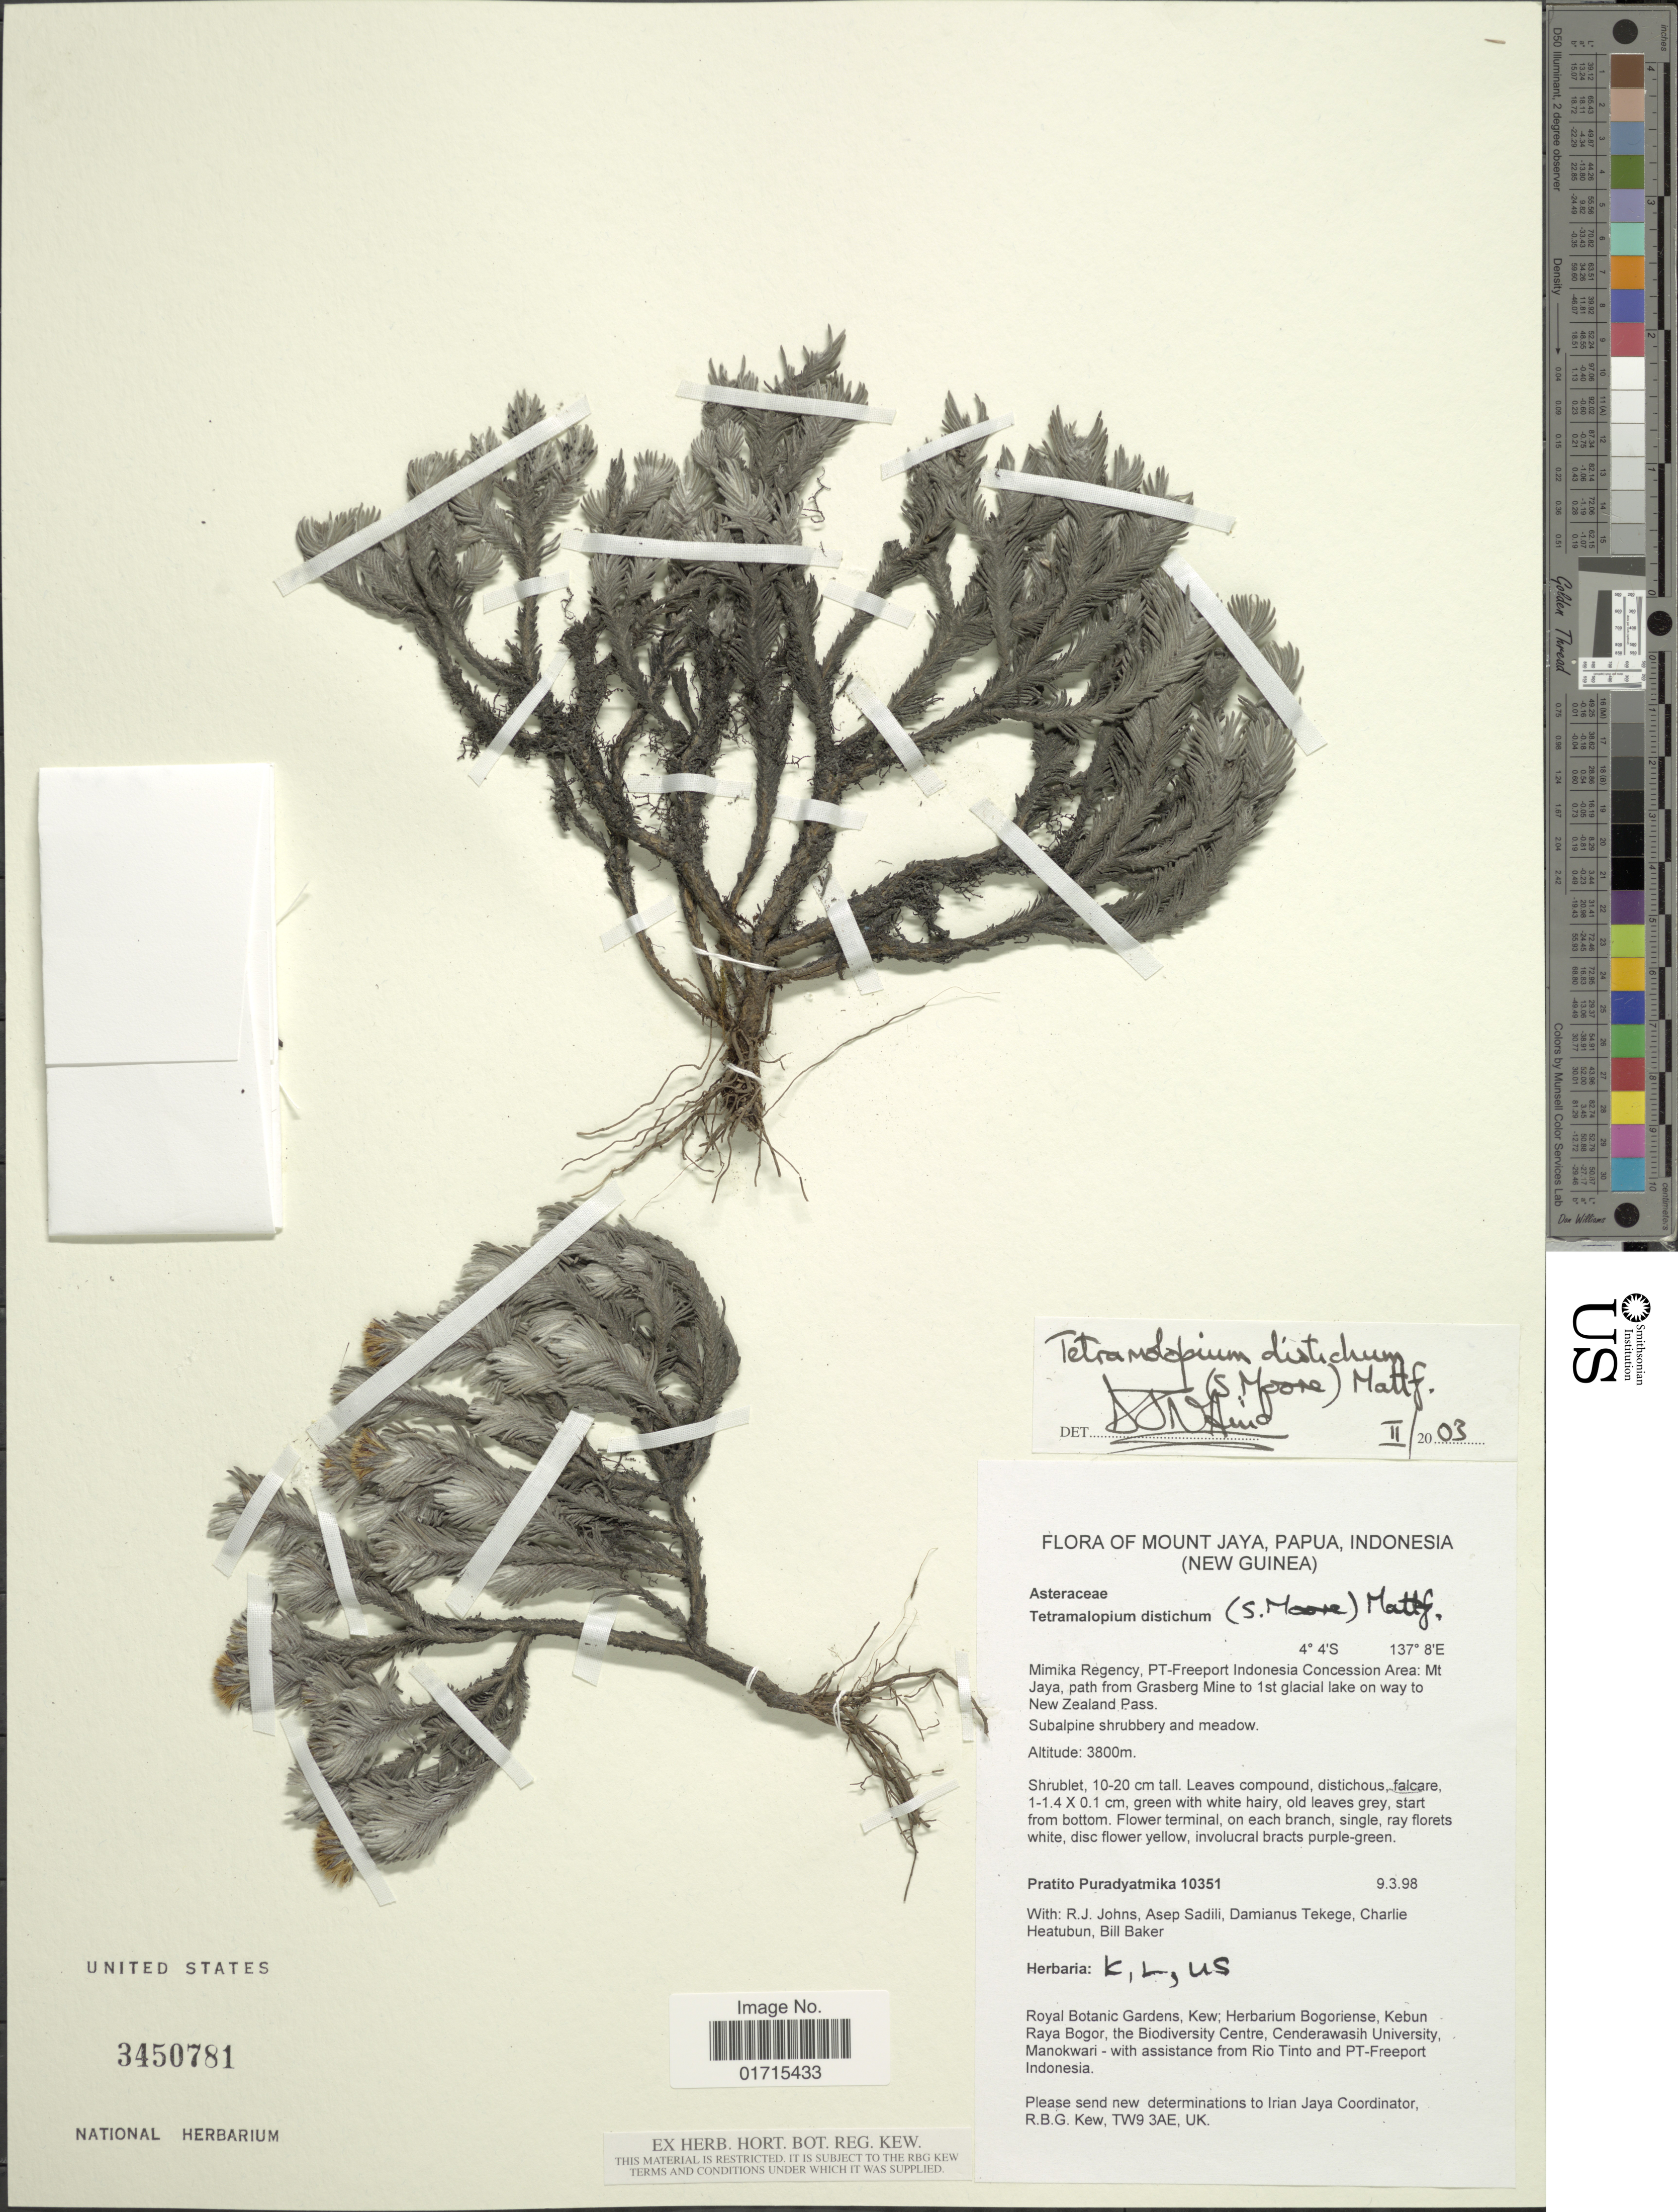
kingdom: Plantae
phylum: Tracheophyta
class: Magnoliopsida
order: Asterales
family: Asteraceae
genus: Tetramolopium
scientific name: Tetramolopium distichum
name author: (S. Moore) Mattf.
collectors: P. Puradyatmika, R. Johns, A. Sadili & D. Tekege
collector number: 10351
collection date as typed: Transcribed d/m/y: 9/3/98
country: Indonesia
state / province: Papua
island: New Guinea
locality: Mount Jaya, Papua, Indonesia (New Guinea). Mimika Regency, PT-Freeport Indonesa Concession Area: Mt Jaya, path from Grasberg Mine to 1st glacial lake on way to New Zealand Pass.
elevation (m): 3800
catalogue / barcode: US 3450781